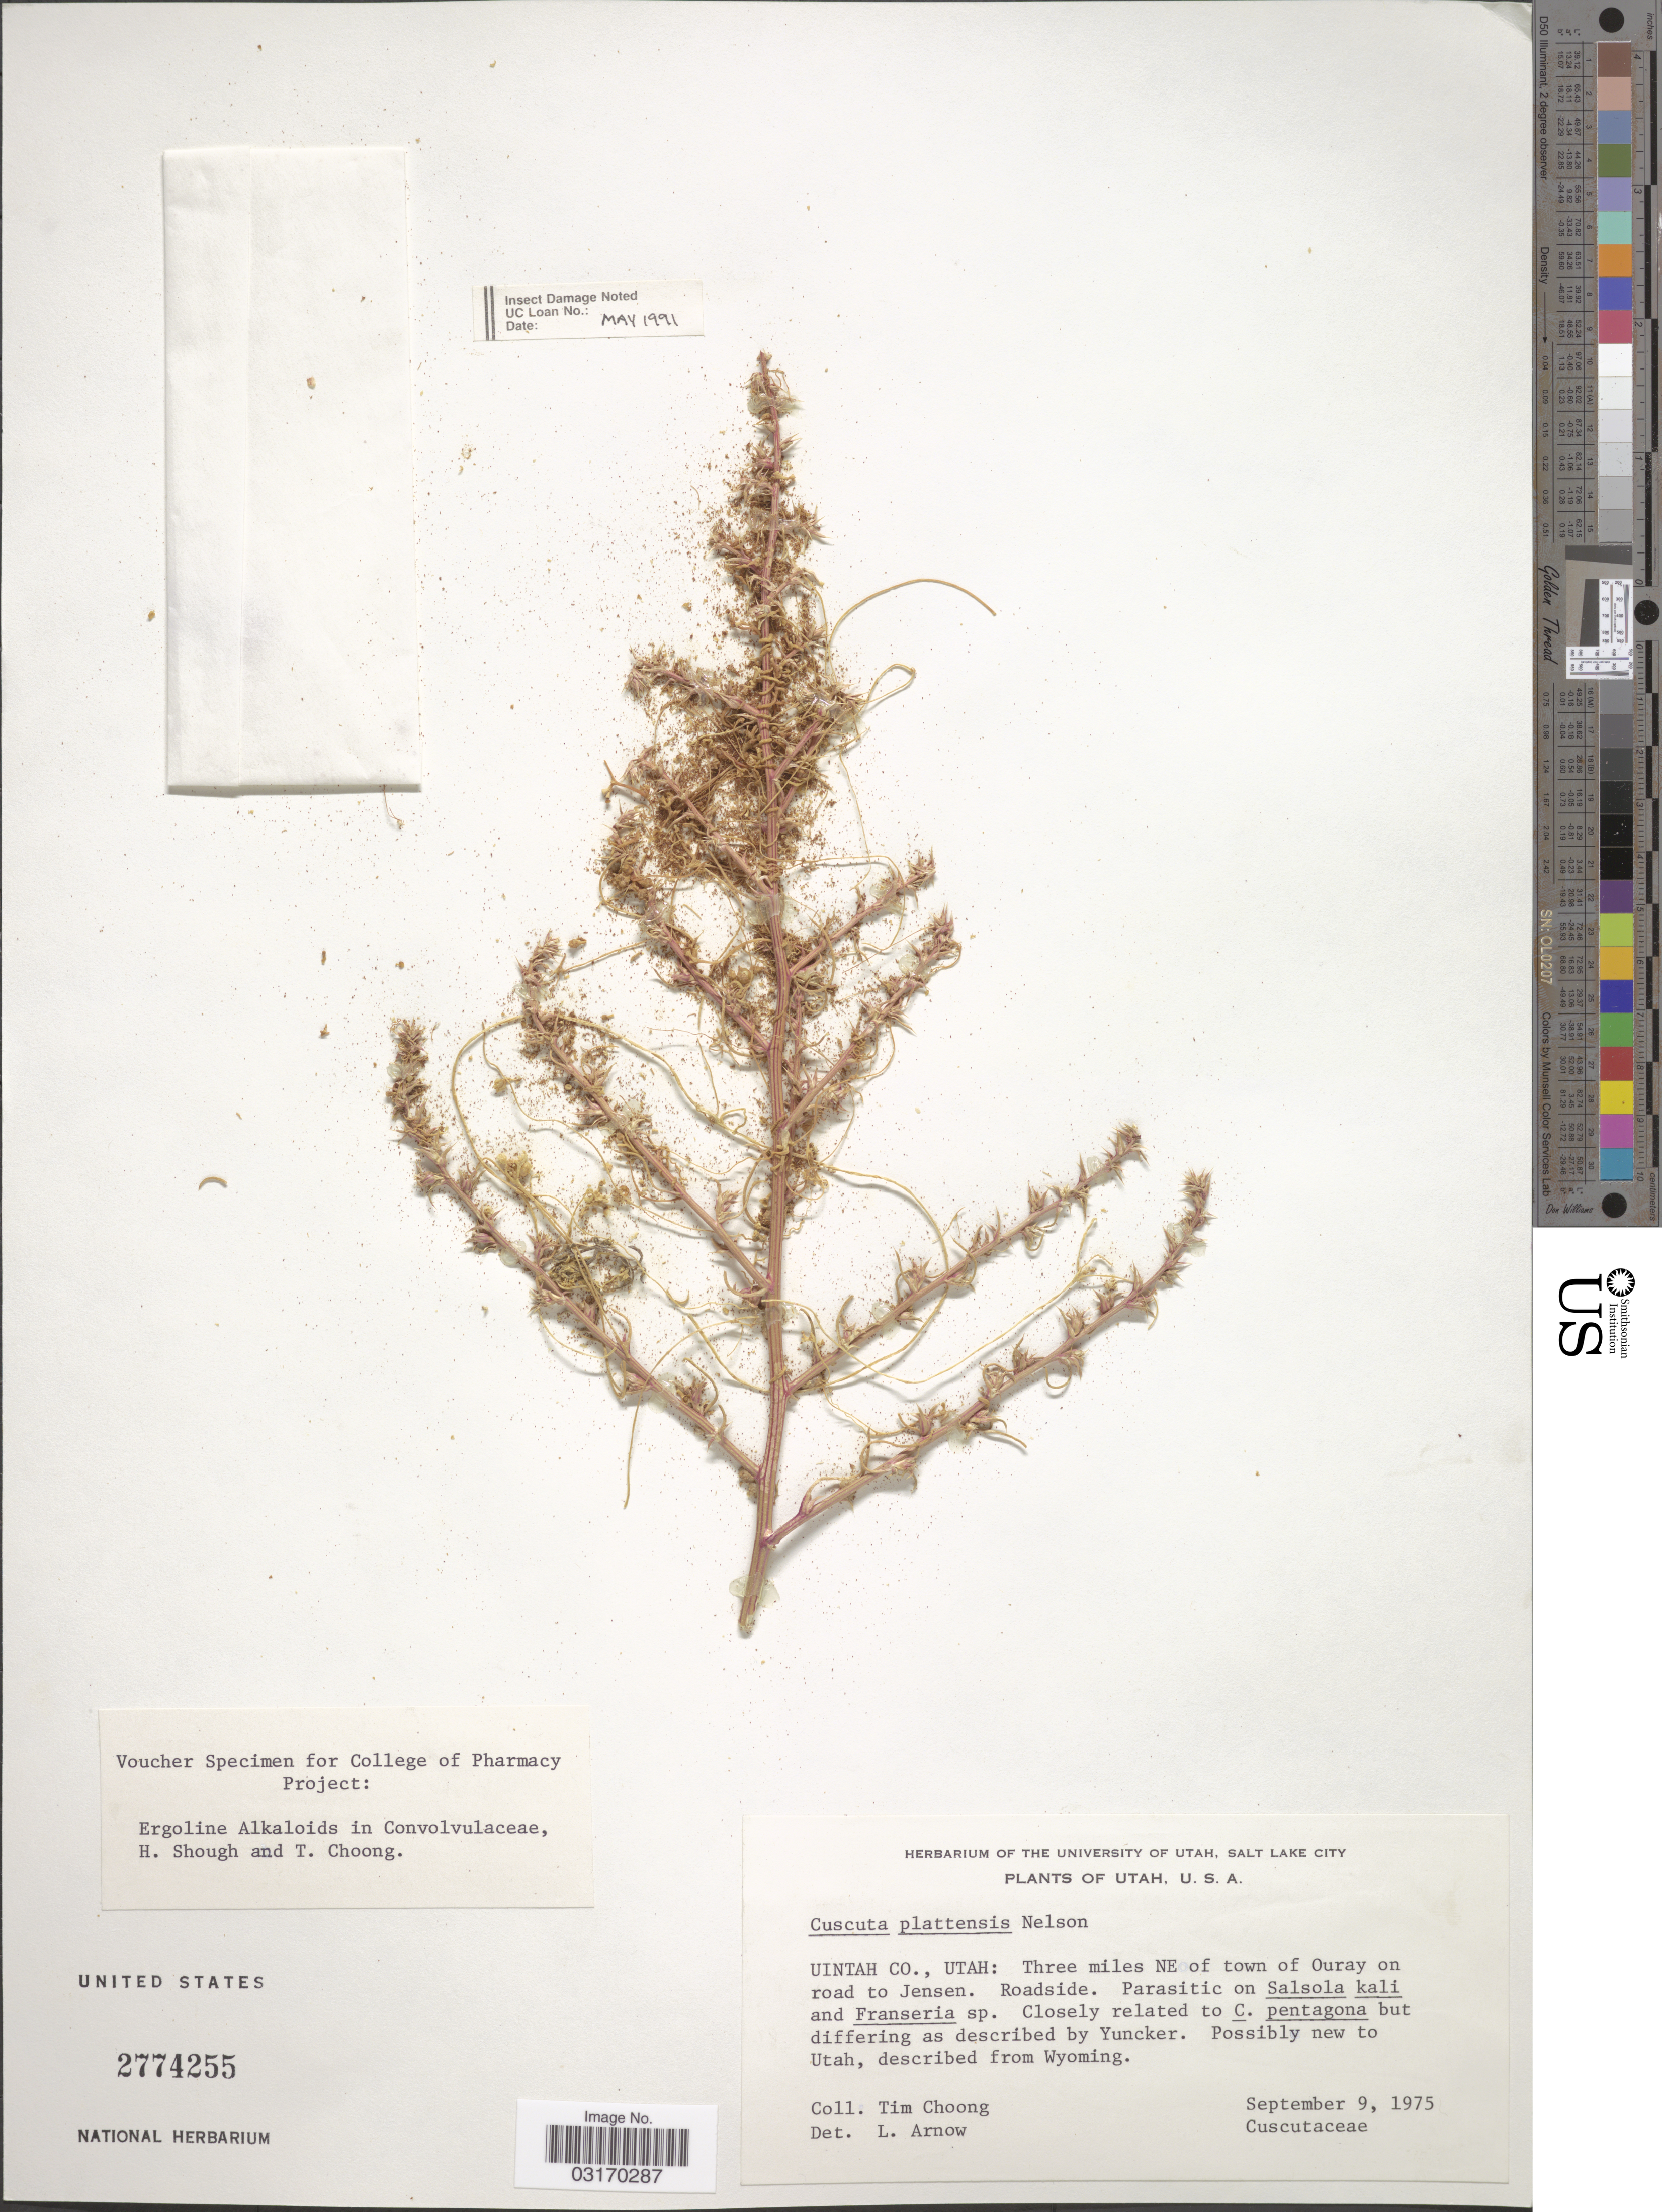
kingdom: Plantae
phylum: Tracheophyta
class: Magnoliopsida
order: Solanales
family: Convolvulaceae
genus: Cuscuta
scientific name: Cuscuta plattensis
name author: A. Nelson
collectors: T. Choong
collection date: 1975-09-09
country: United States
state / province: Utah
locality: Uintah Co.: Three miles NE of town of Ouray on road to Jensen.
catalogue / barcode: US 2774255